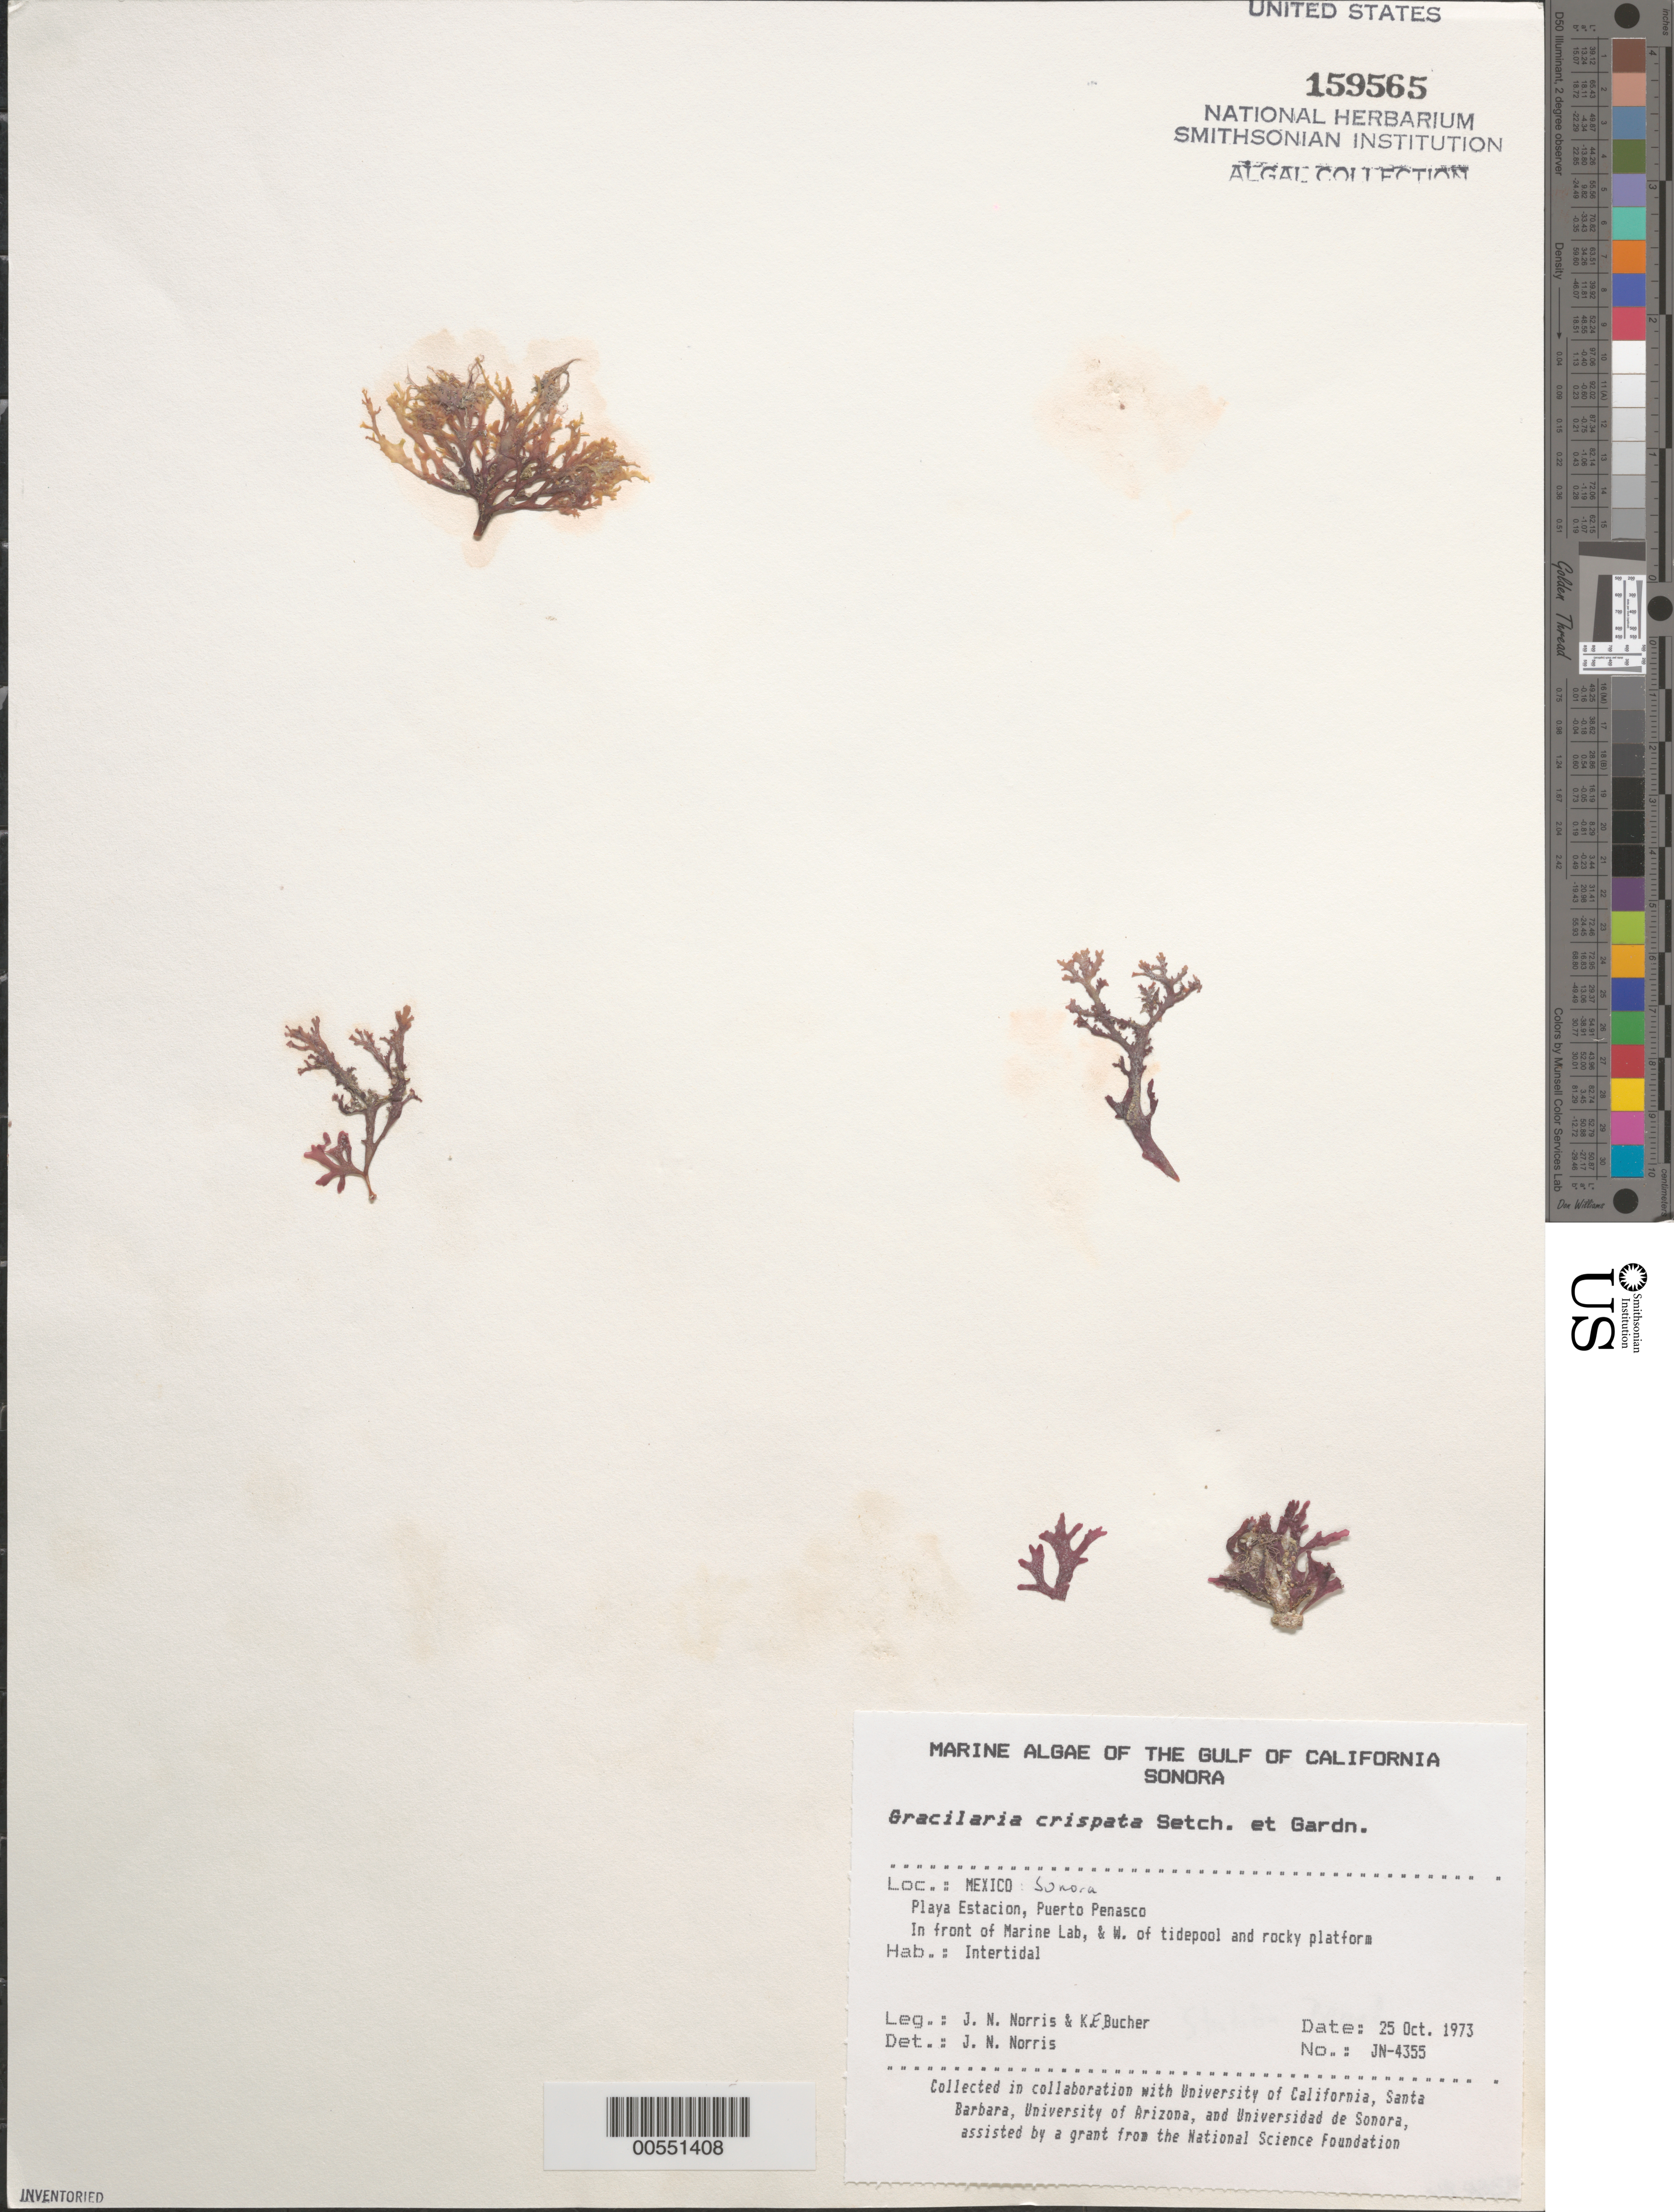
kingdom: Plantae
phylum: Rhodophyta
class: Florideophyceae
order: Gracilariales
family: Gracilariaceae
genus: Gracilaria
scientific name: Gracilaria crispata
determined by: Norris, James N.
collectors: J. N. Norris & K. E. Bucher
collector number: JN-4355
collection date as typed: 25 Oct 1973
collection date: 1973-10-25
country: Mexico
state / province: Sonora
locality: Playa Estacion, Puerto Penasco, marine laboratory station shore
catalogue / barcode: US 159565